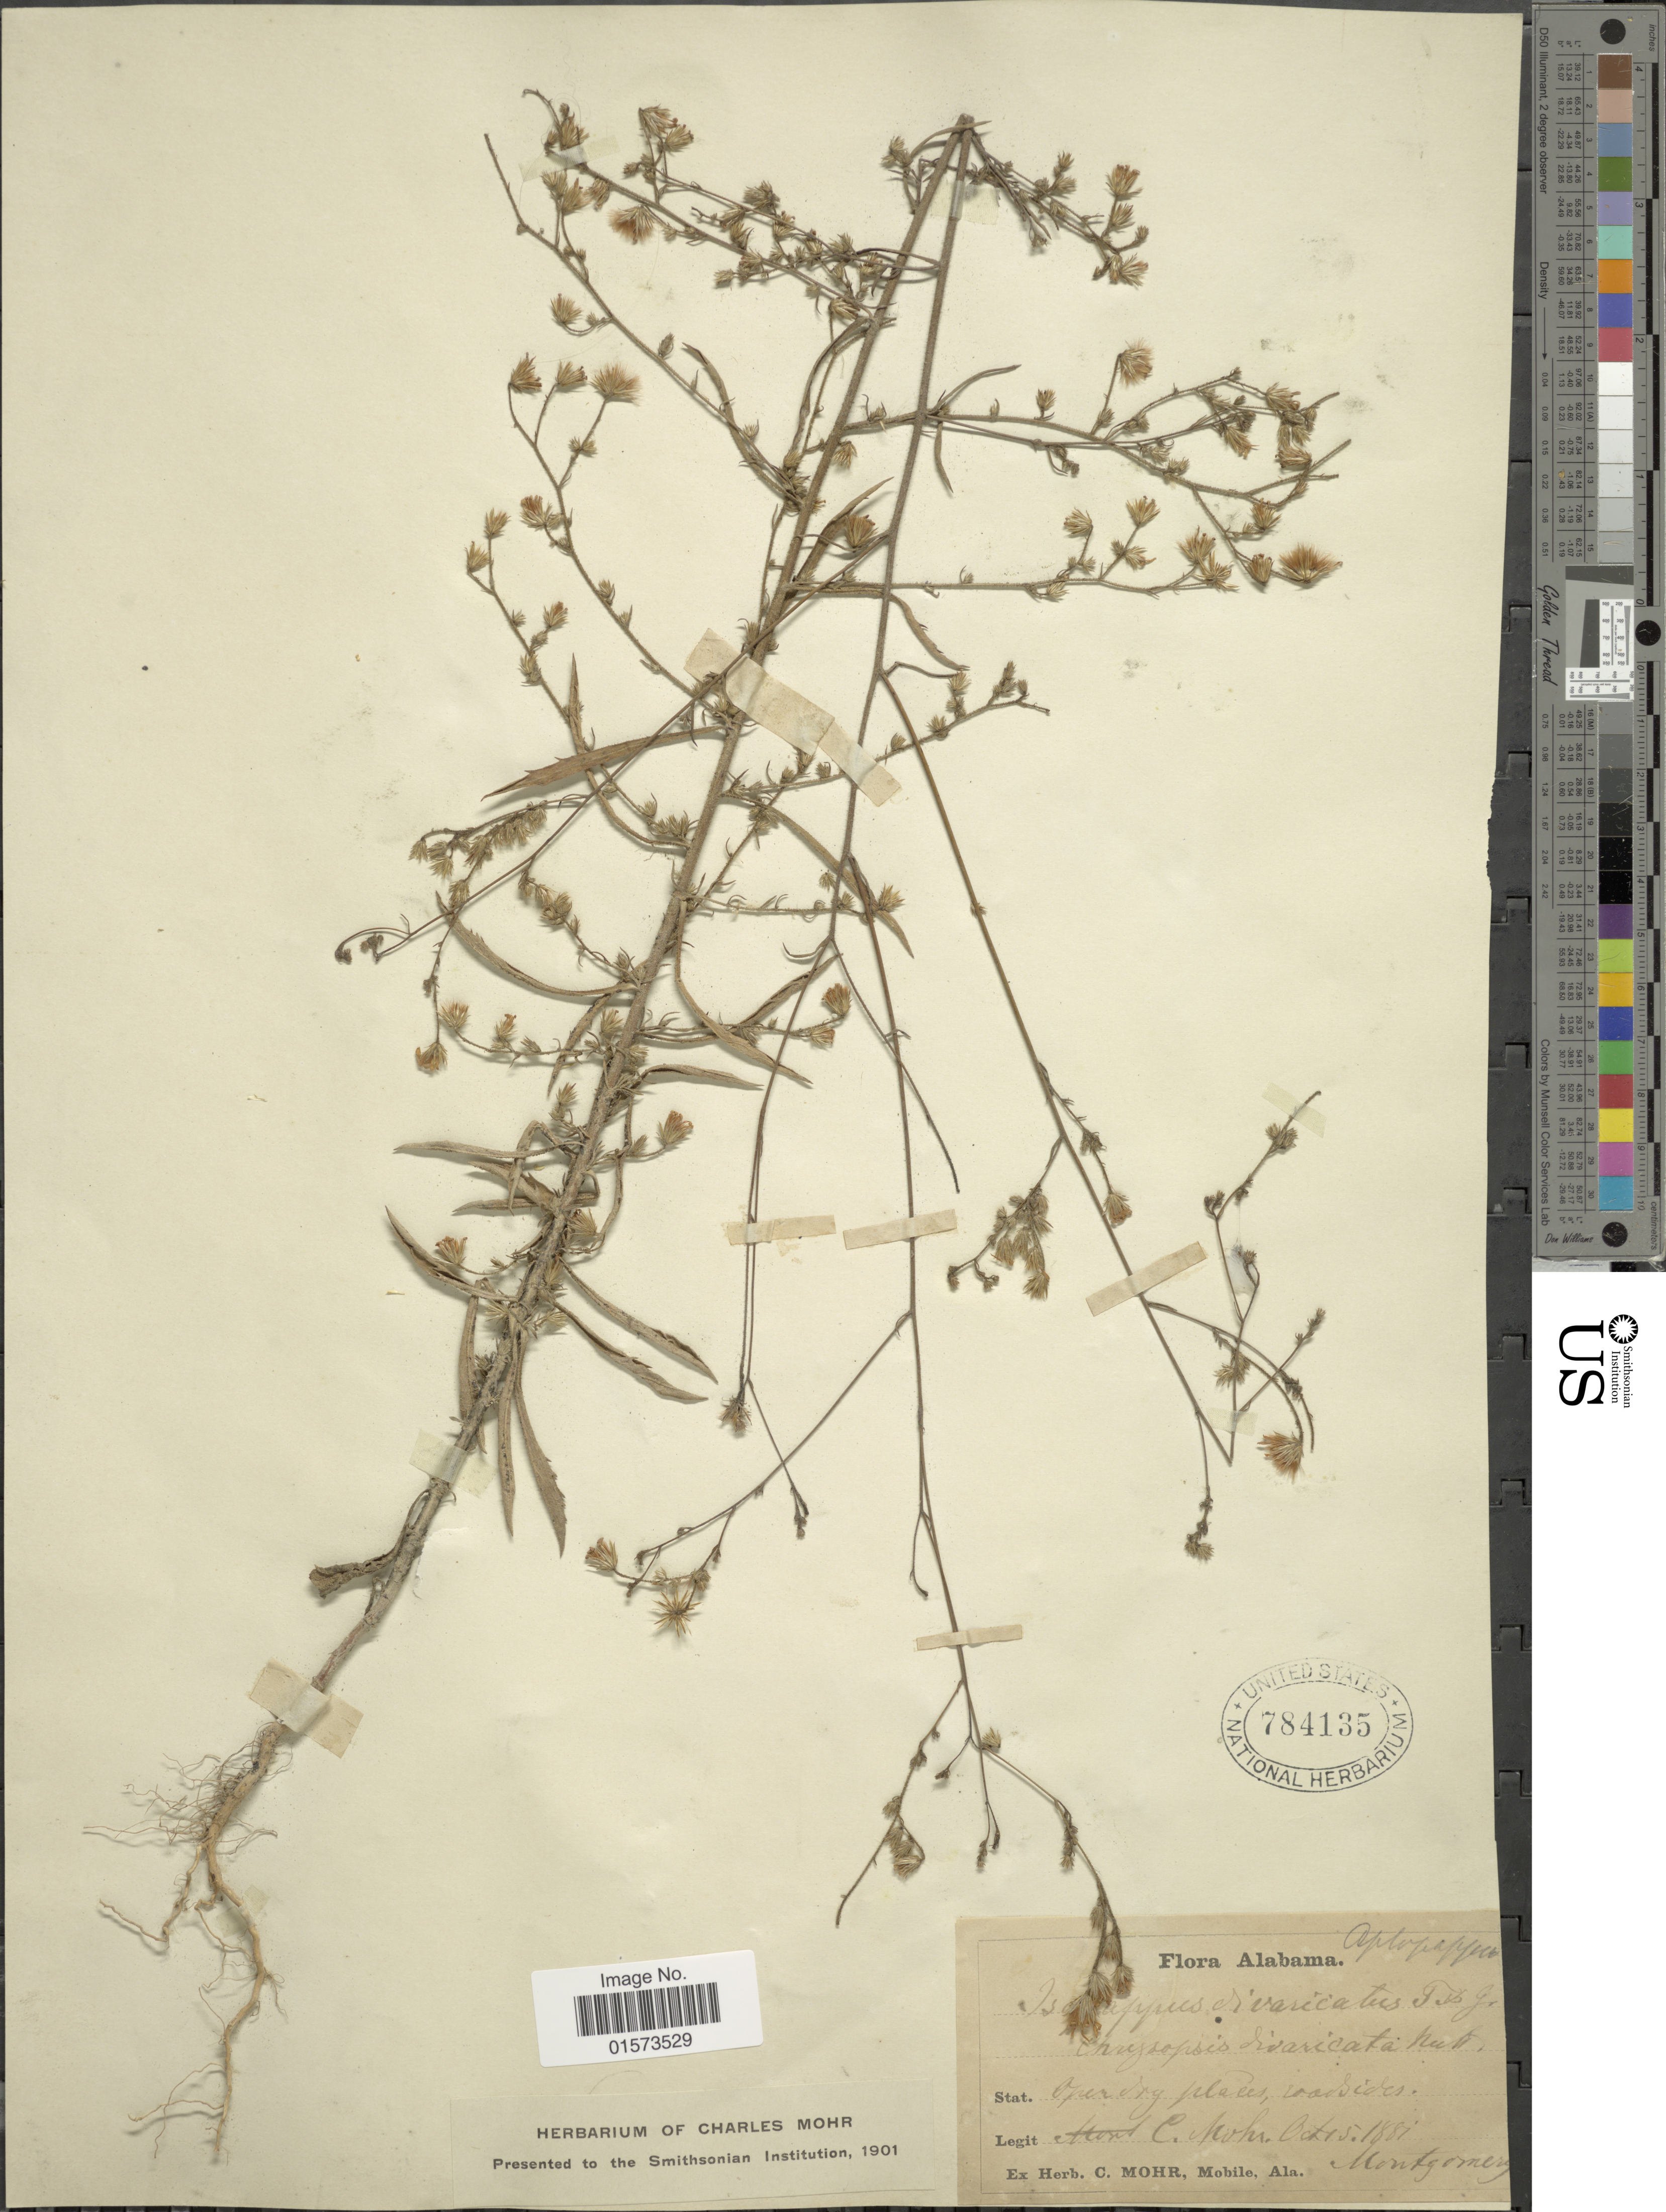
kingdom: Plantae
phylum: Tracheophyta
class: Magnoliopsida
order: Asterales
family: Asteraceae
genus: Croptilon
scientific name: Croptilon divaricatum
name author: (Nutt.) Raf.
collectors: C. T. Mohr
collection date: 1881-10-15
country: United States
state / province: Alabama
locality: Open dry places, road sides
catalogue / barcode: US 784135